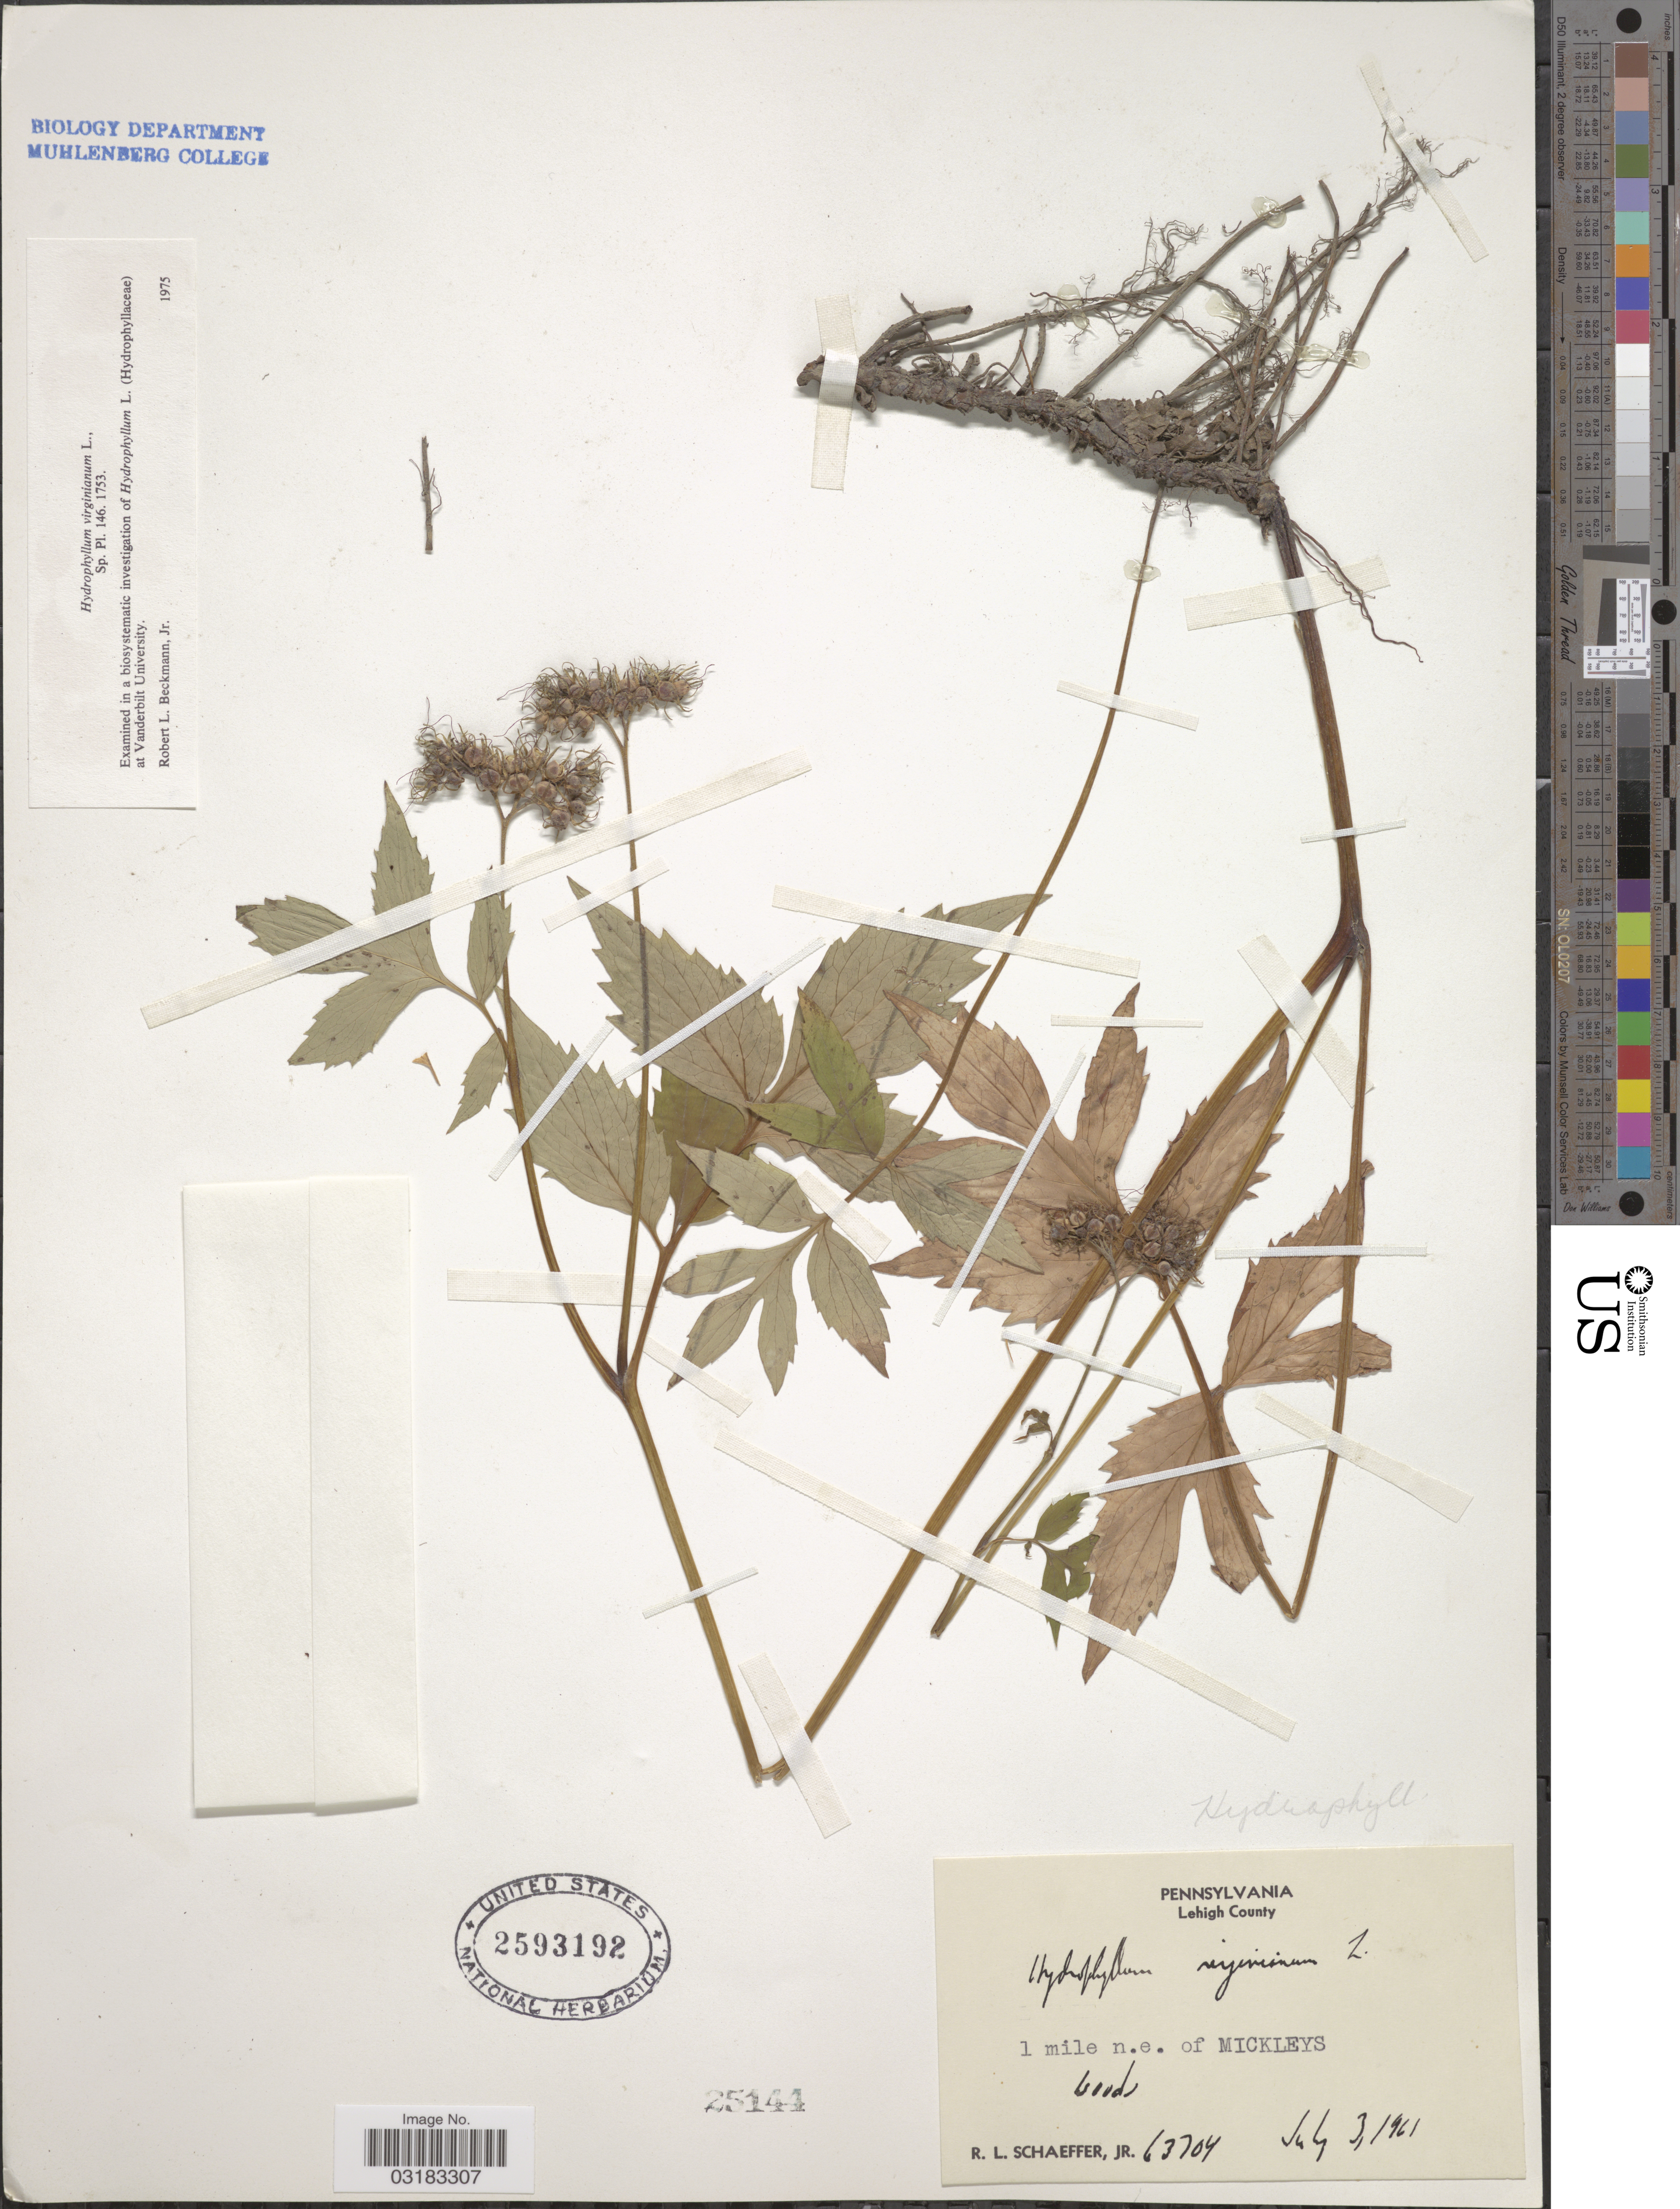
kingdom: Plantae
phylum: Tracheophyta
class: Magnoliopsida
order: Boraginales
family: Hydrophyllaceae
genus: Hydrophyllum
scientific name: Hydrophyllum virginianum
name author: L.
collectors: R. L. Schaeffer Jr.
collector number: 63704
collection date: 1961-07-03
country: United States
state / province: Pennsylvania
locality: Lehigh County. 1 mile n.e. of Mickleys.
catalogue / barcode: US 2593192